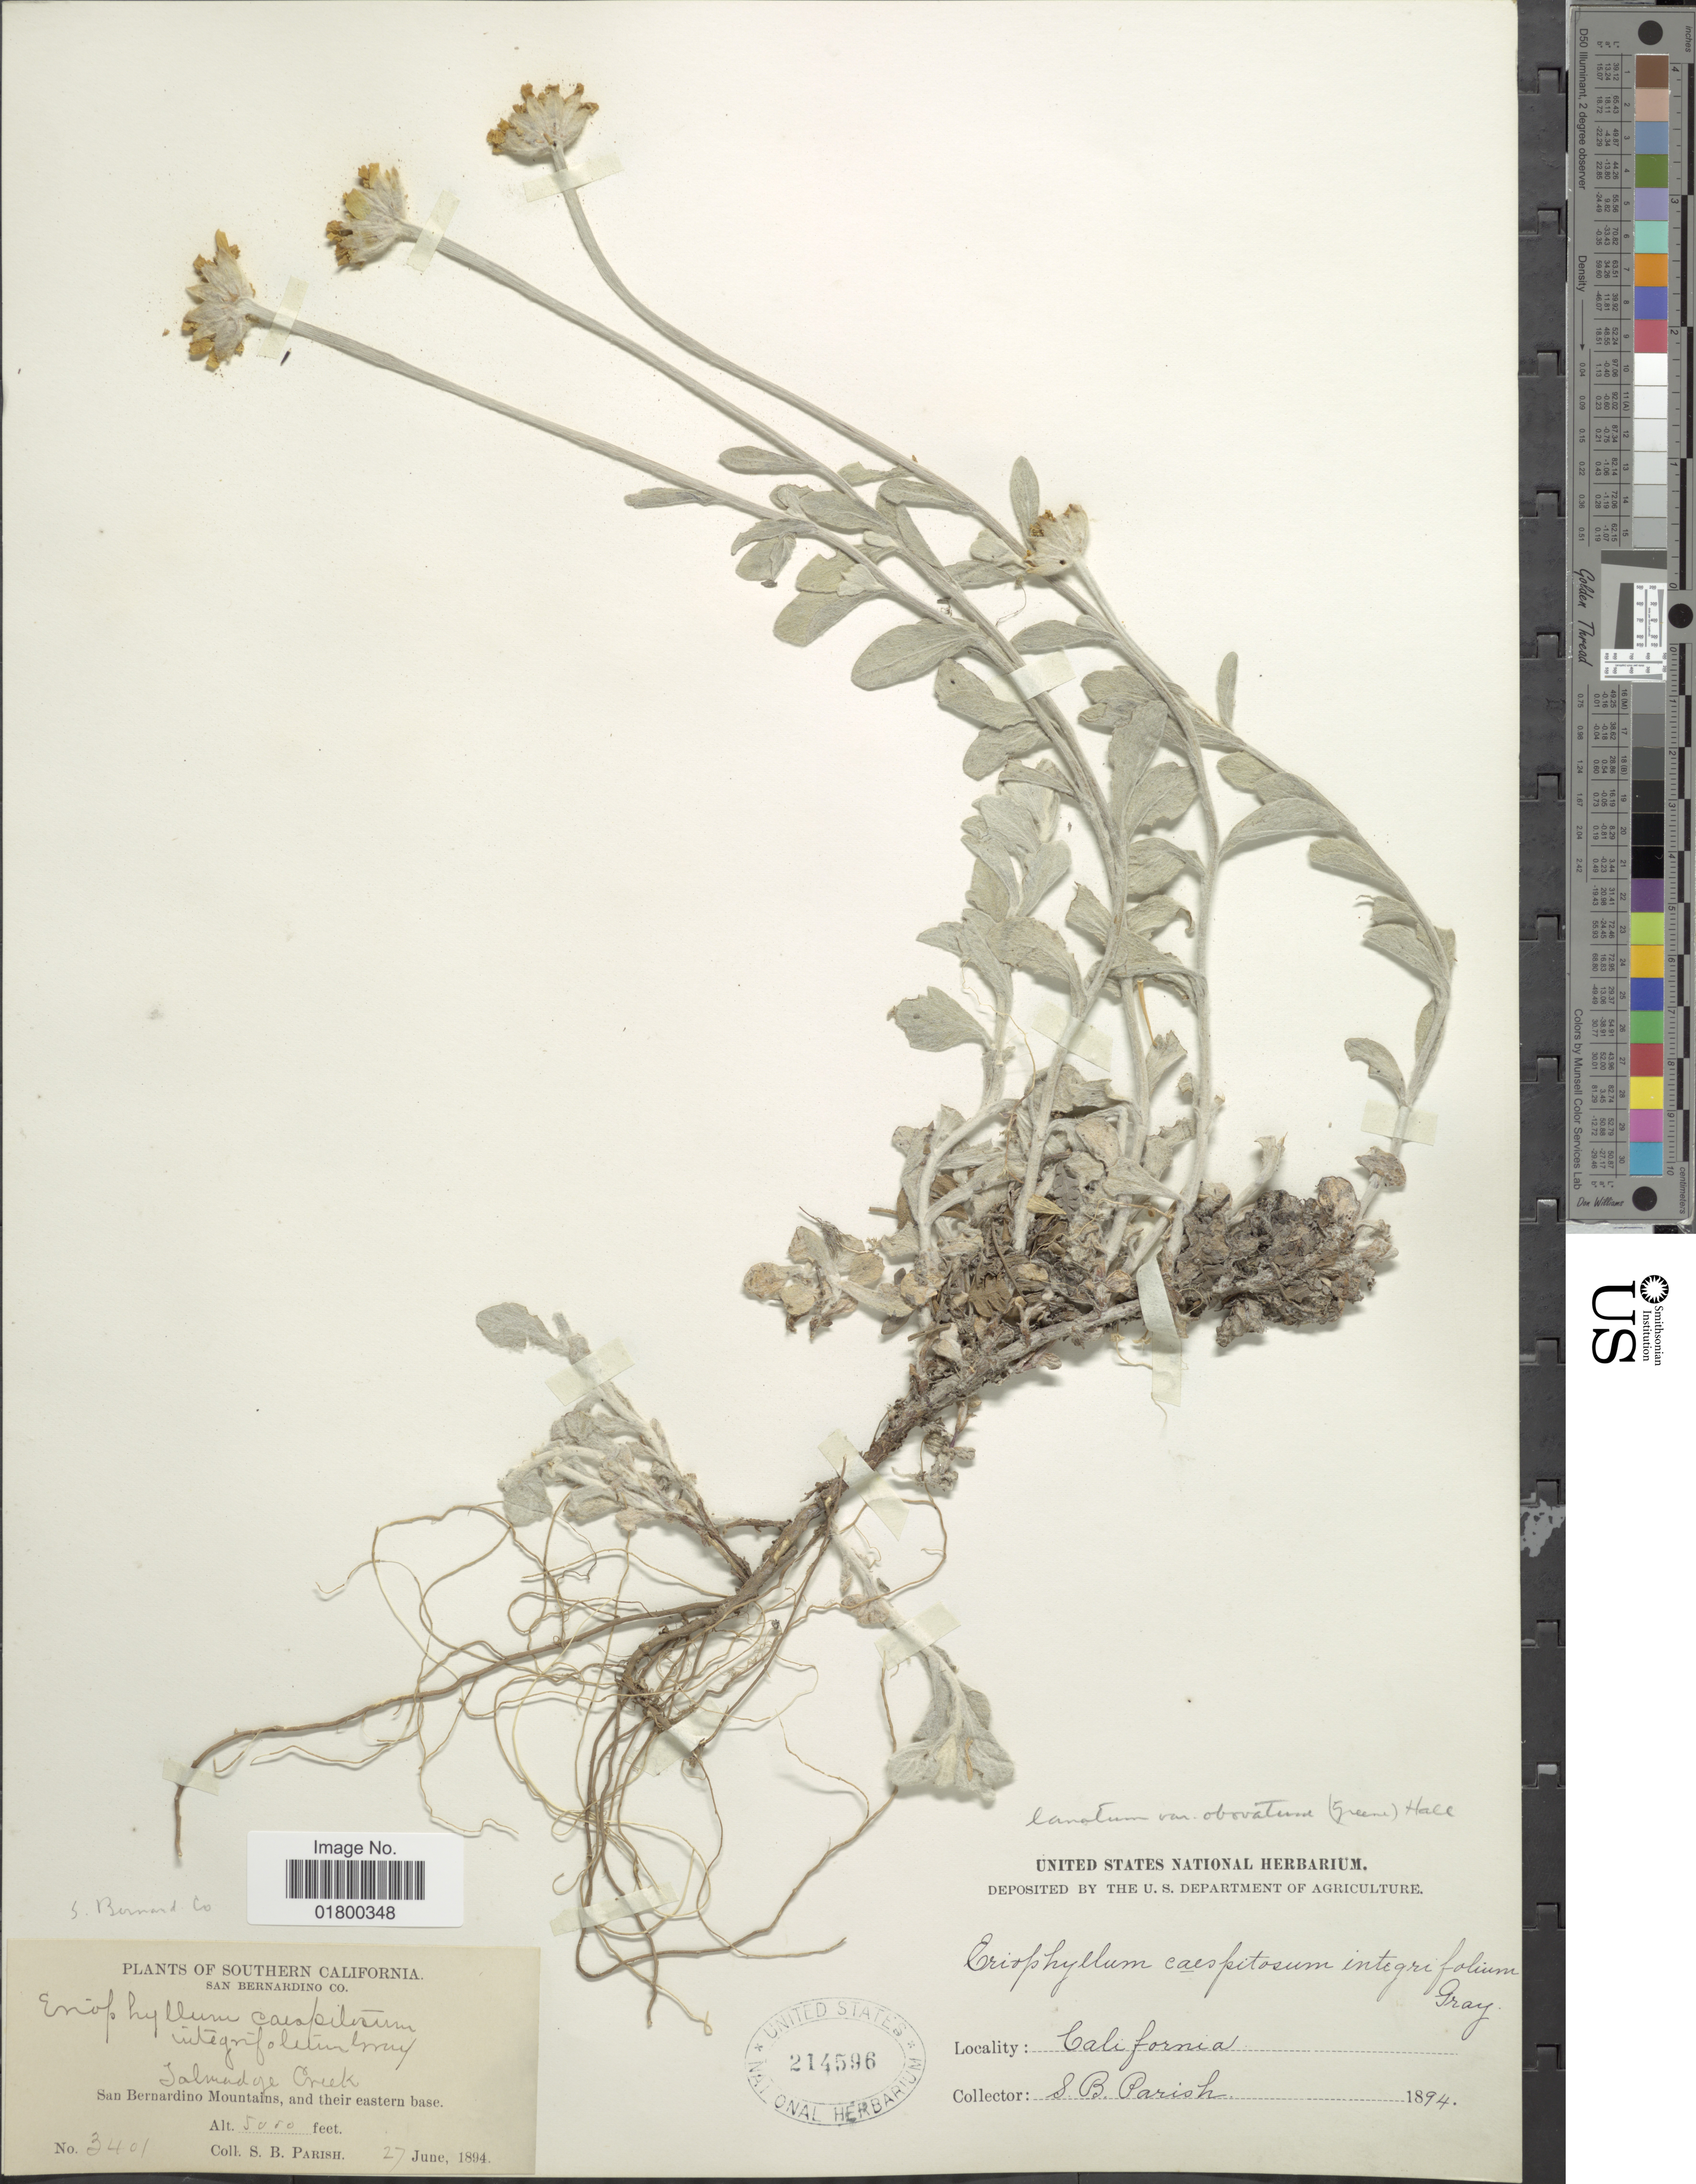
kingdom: Plantae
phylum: Tracheophyta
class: Magnoliopsida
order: Asterales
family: Asteraceae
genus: Eriophyllum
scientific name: Eriophyllum lanatum var. obovatum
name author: (Greene) H.M. Hall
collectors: S. B. Parish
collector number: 3401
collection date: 1894-06-27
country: United States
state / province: California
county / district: San Bernardino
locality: Southern California, Talmadge Creek, San Bernardino Co., San Bernardino Mountains, and thier eastern base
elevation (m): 1524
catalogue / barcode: US 214596